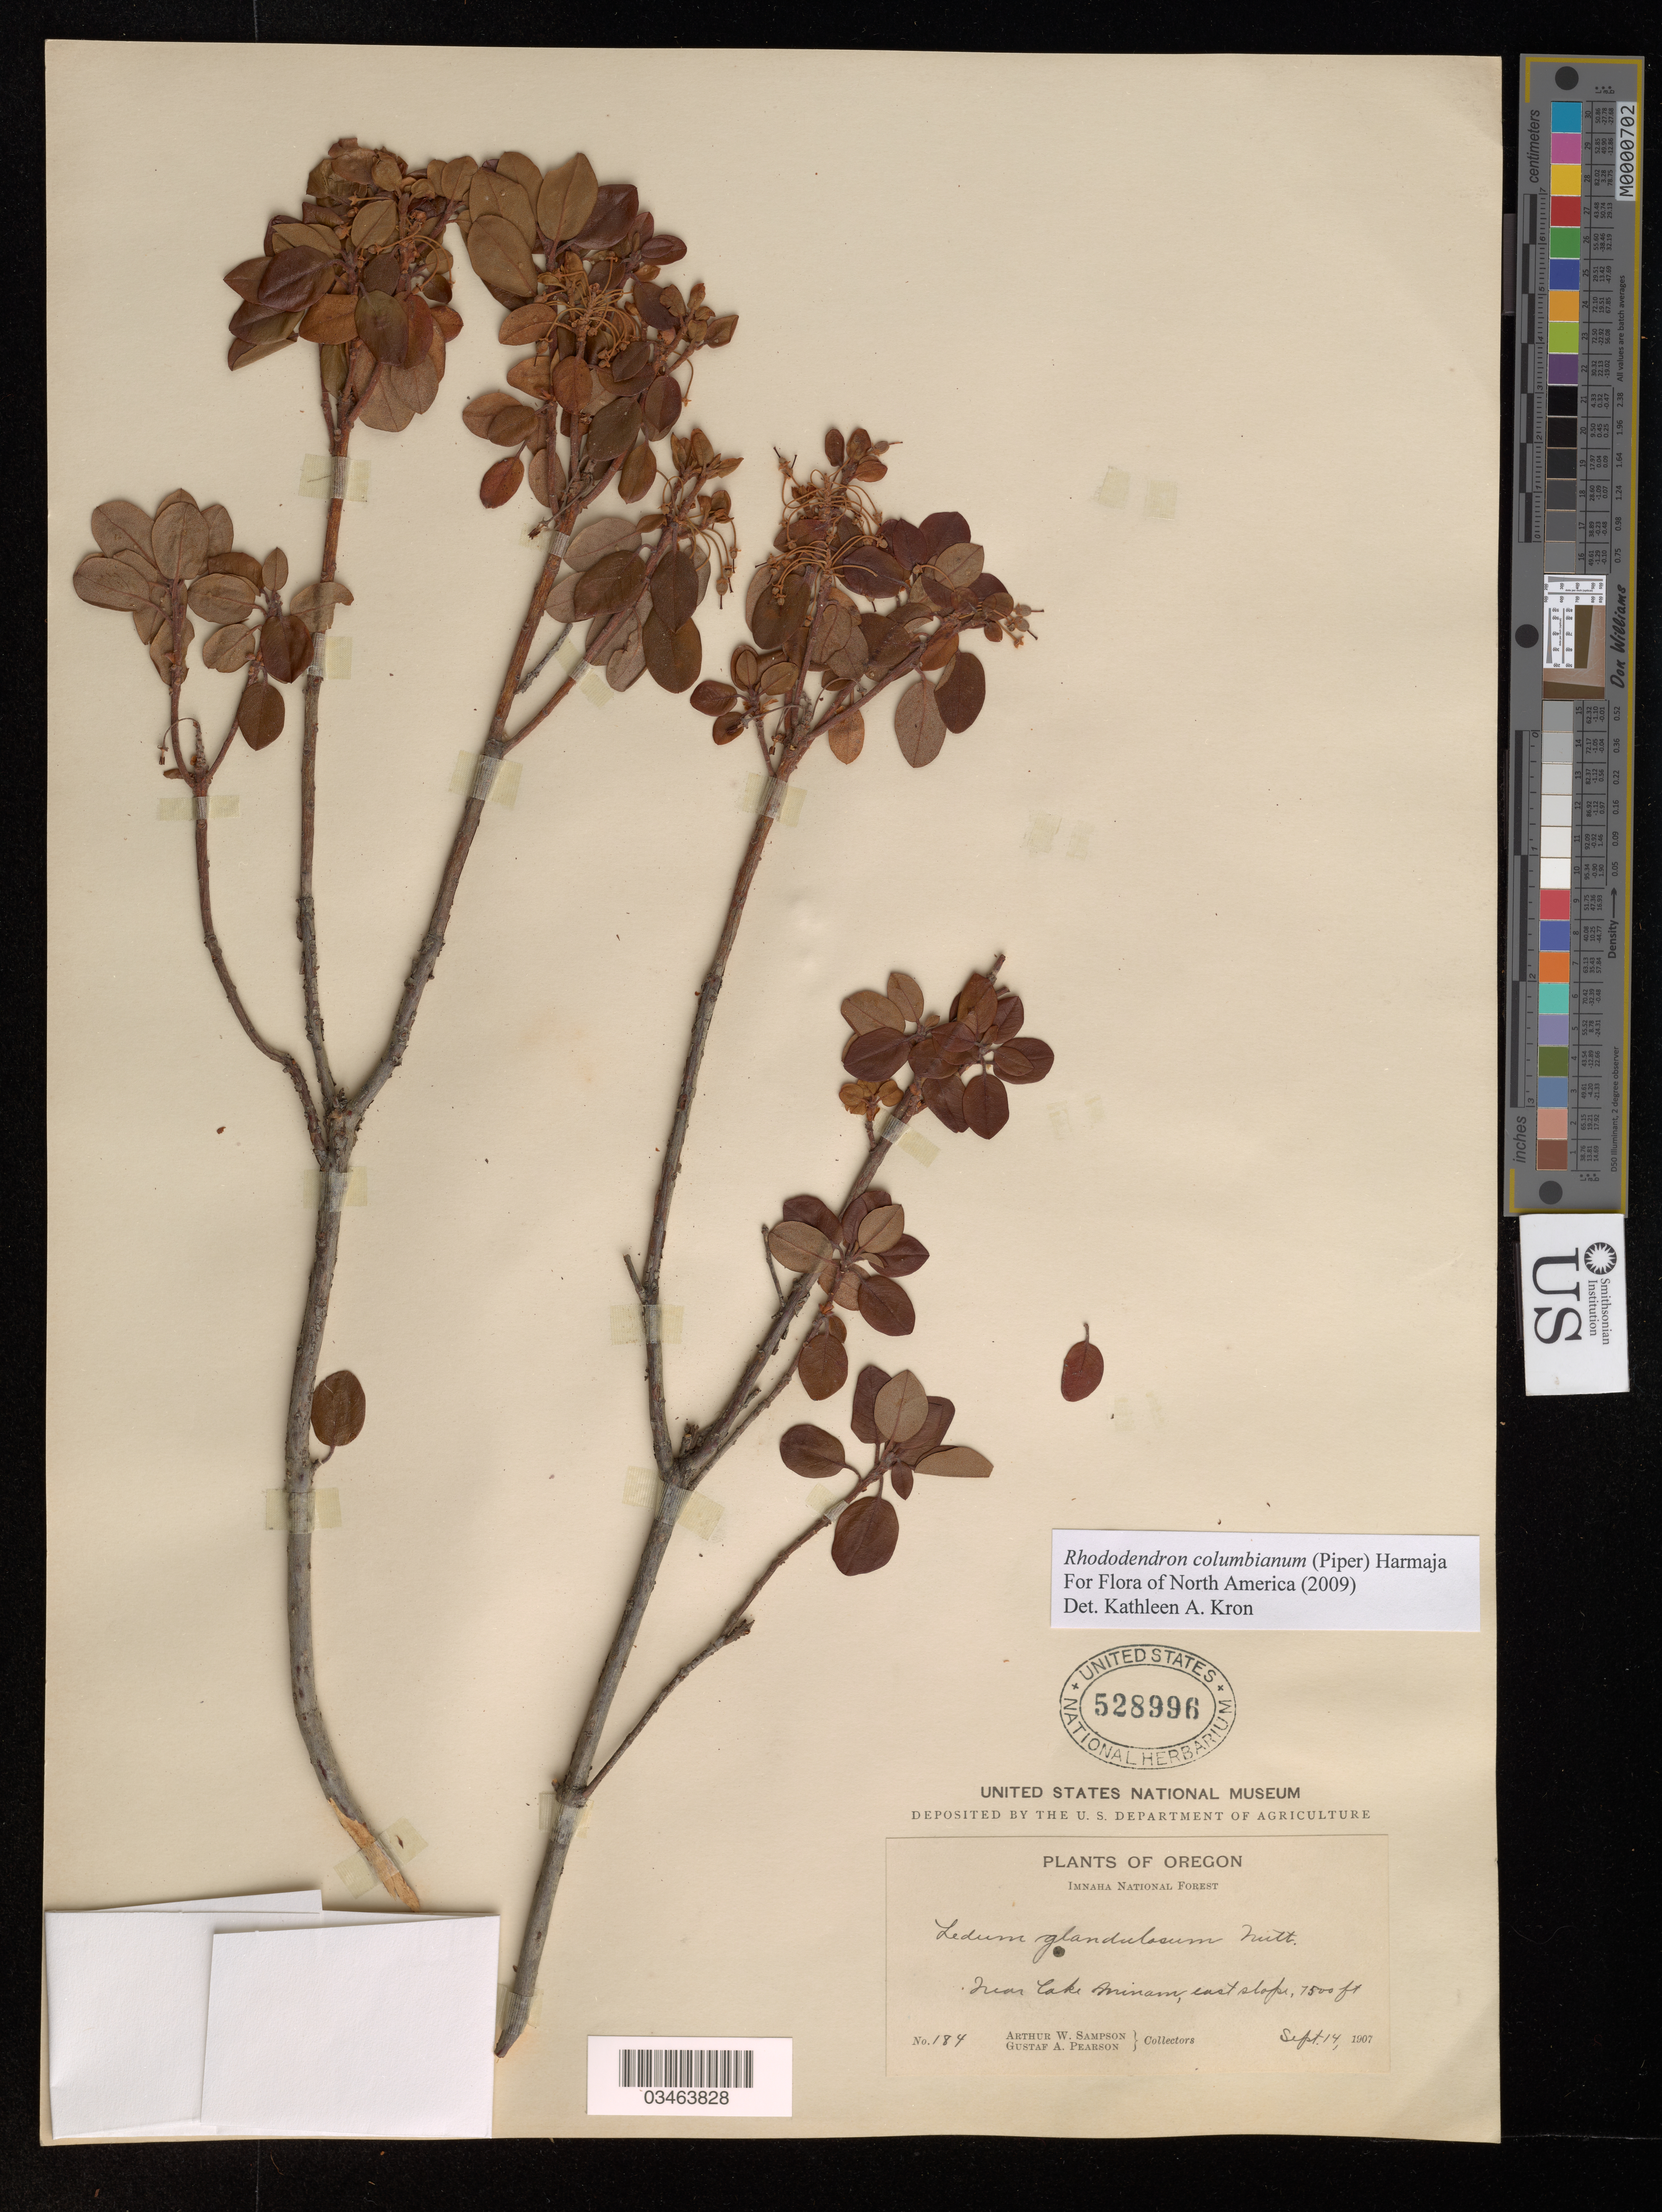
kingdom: Plantae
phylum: Tracheophyta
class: Magnoliopsida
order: Ericales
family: Ericaceae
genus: Rhododendron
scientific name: Rhododendron columbianum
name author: (Piper) Harmaja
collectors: A. Sampson & G. Pearson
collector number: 184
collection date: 1907-09-14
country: United States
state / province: Oregon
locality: Imnaha National Forest. Near lake Minam, east slope.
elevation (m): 2286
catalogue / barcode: US 528996